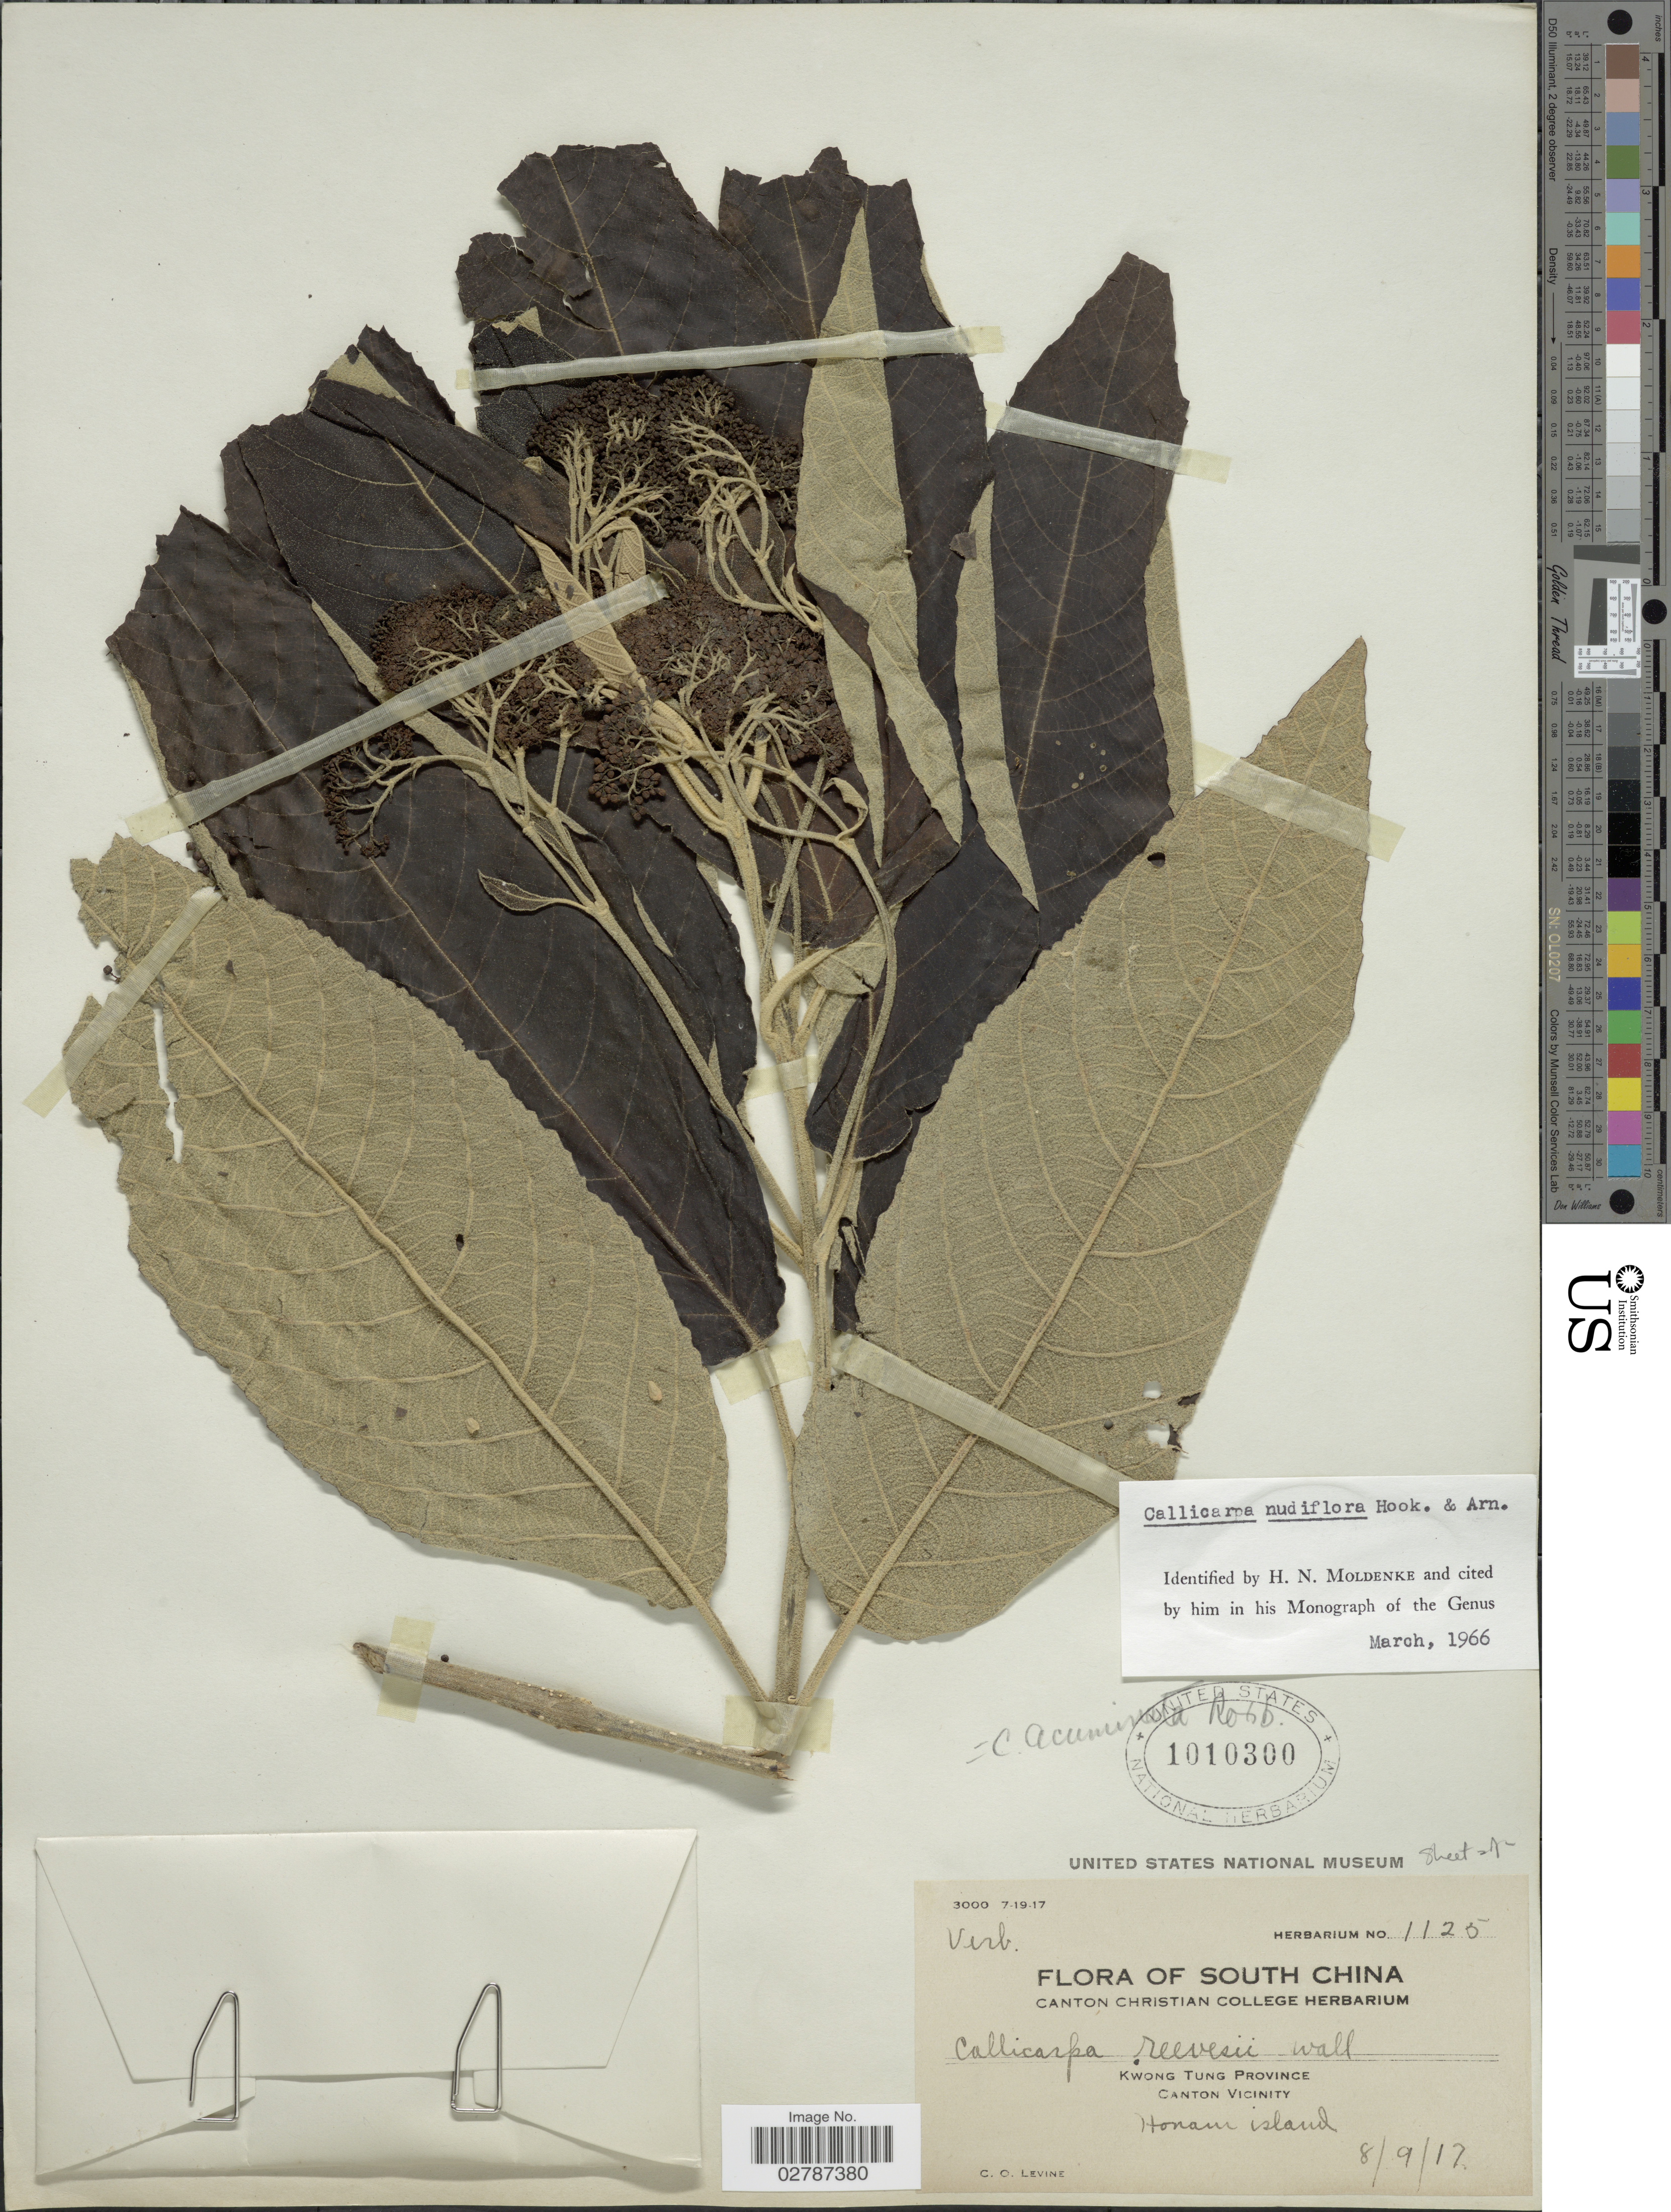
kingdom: Plantae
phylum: Tracheophyta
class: Magnoliopsida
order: Lamiales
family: Lamiaceae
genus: Callicarpa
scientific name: Callicarpa nudiflora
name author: Hook. & Arn.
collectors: C. O. Levine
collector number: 1125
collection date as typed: Transcribed d/m/y: 8/9/17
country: China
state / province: Guangdong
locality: Kwong Tung Province. Canton Vicinity. Honau Island.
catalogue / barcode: US 1010300